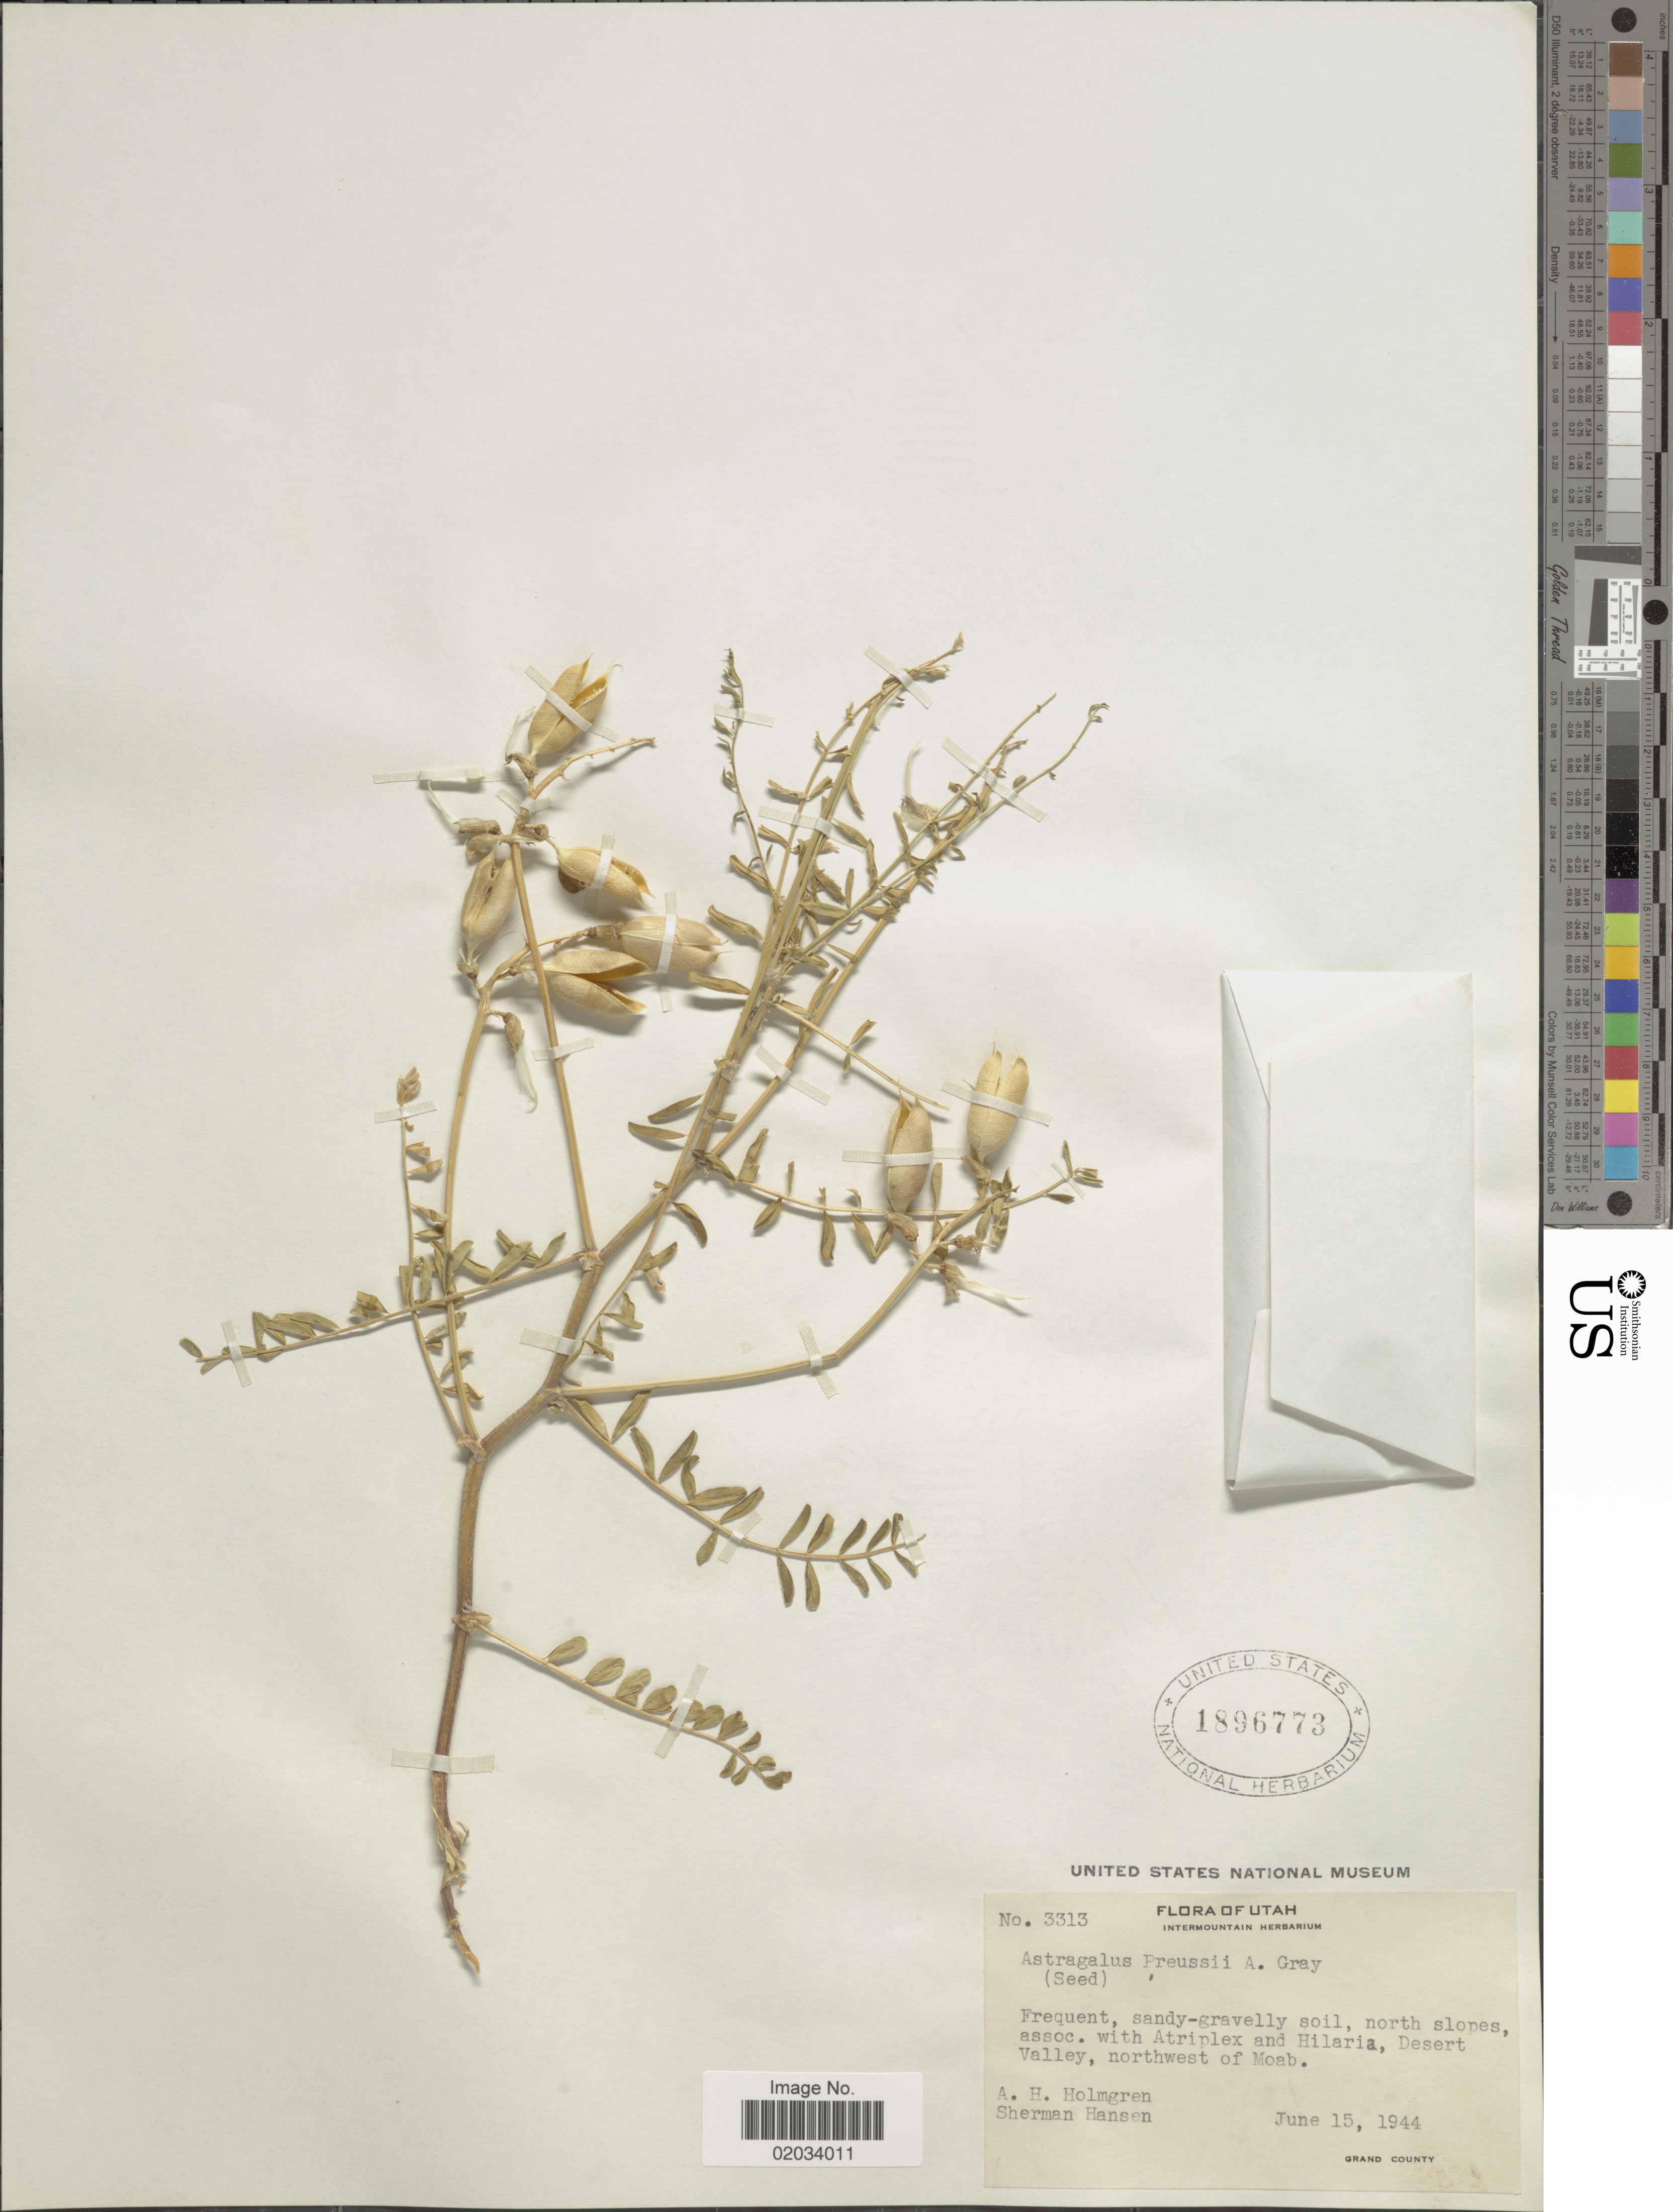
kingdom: Plantae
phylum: Tracheophyta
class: Magnoliopsida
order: Fabales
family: Fabaceae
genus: Astragalus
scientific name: Astragalus preussii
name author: A. Gray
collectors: A. H. Holmgren & S. Hansen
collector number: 3313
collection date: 1944-06-15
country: United States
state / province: Utah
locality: Desert Valley, northwest of Moab. Grand County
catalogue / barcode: US 1896773